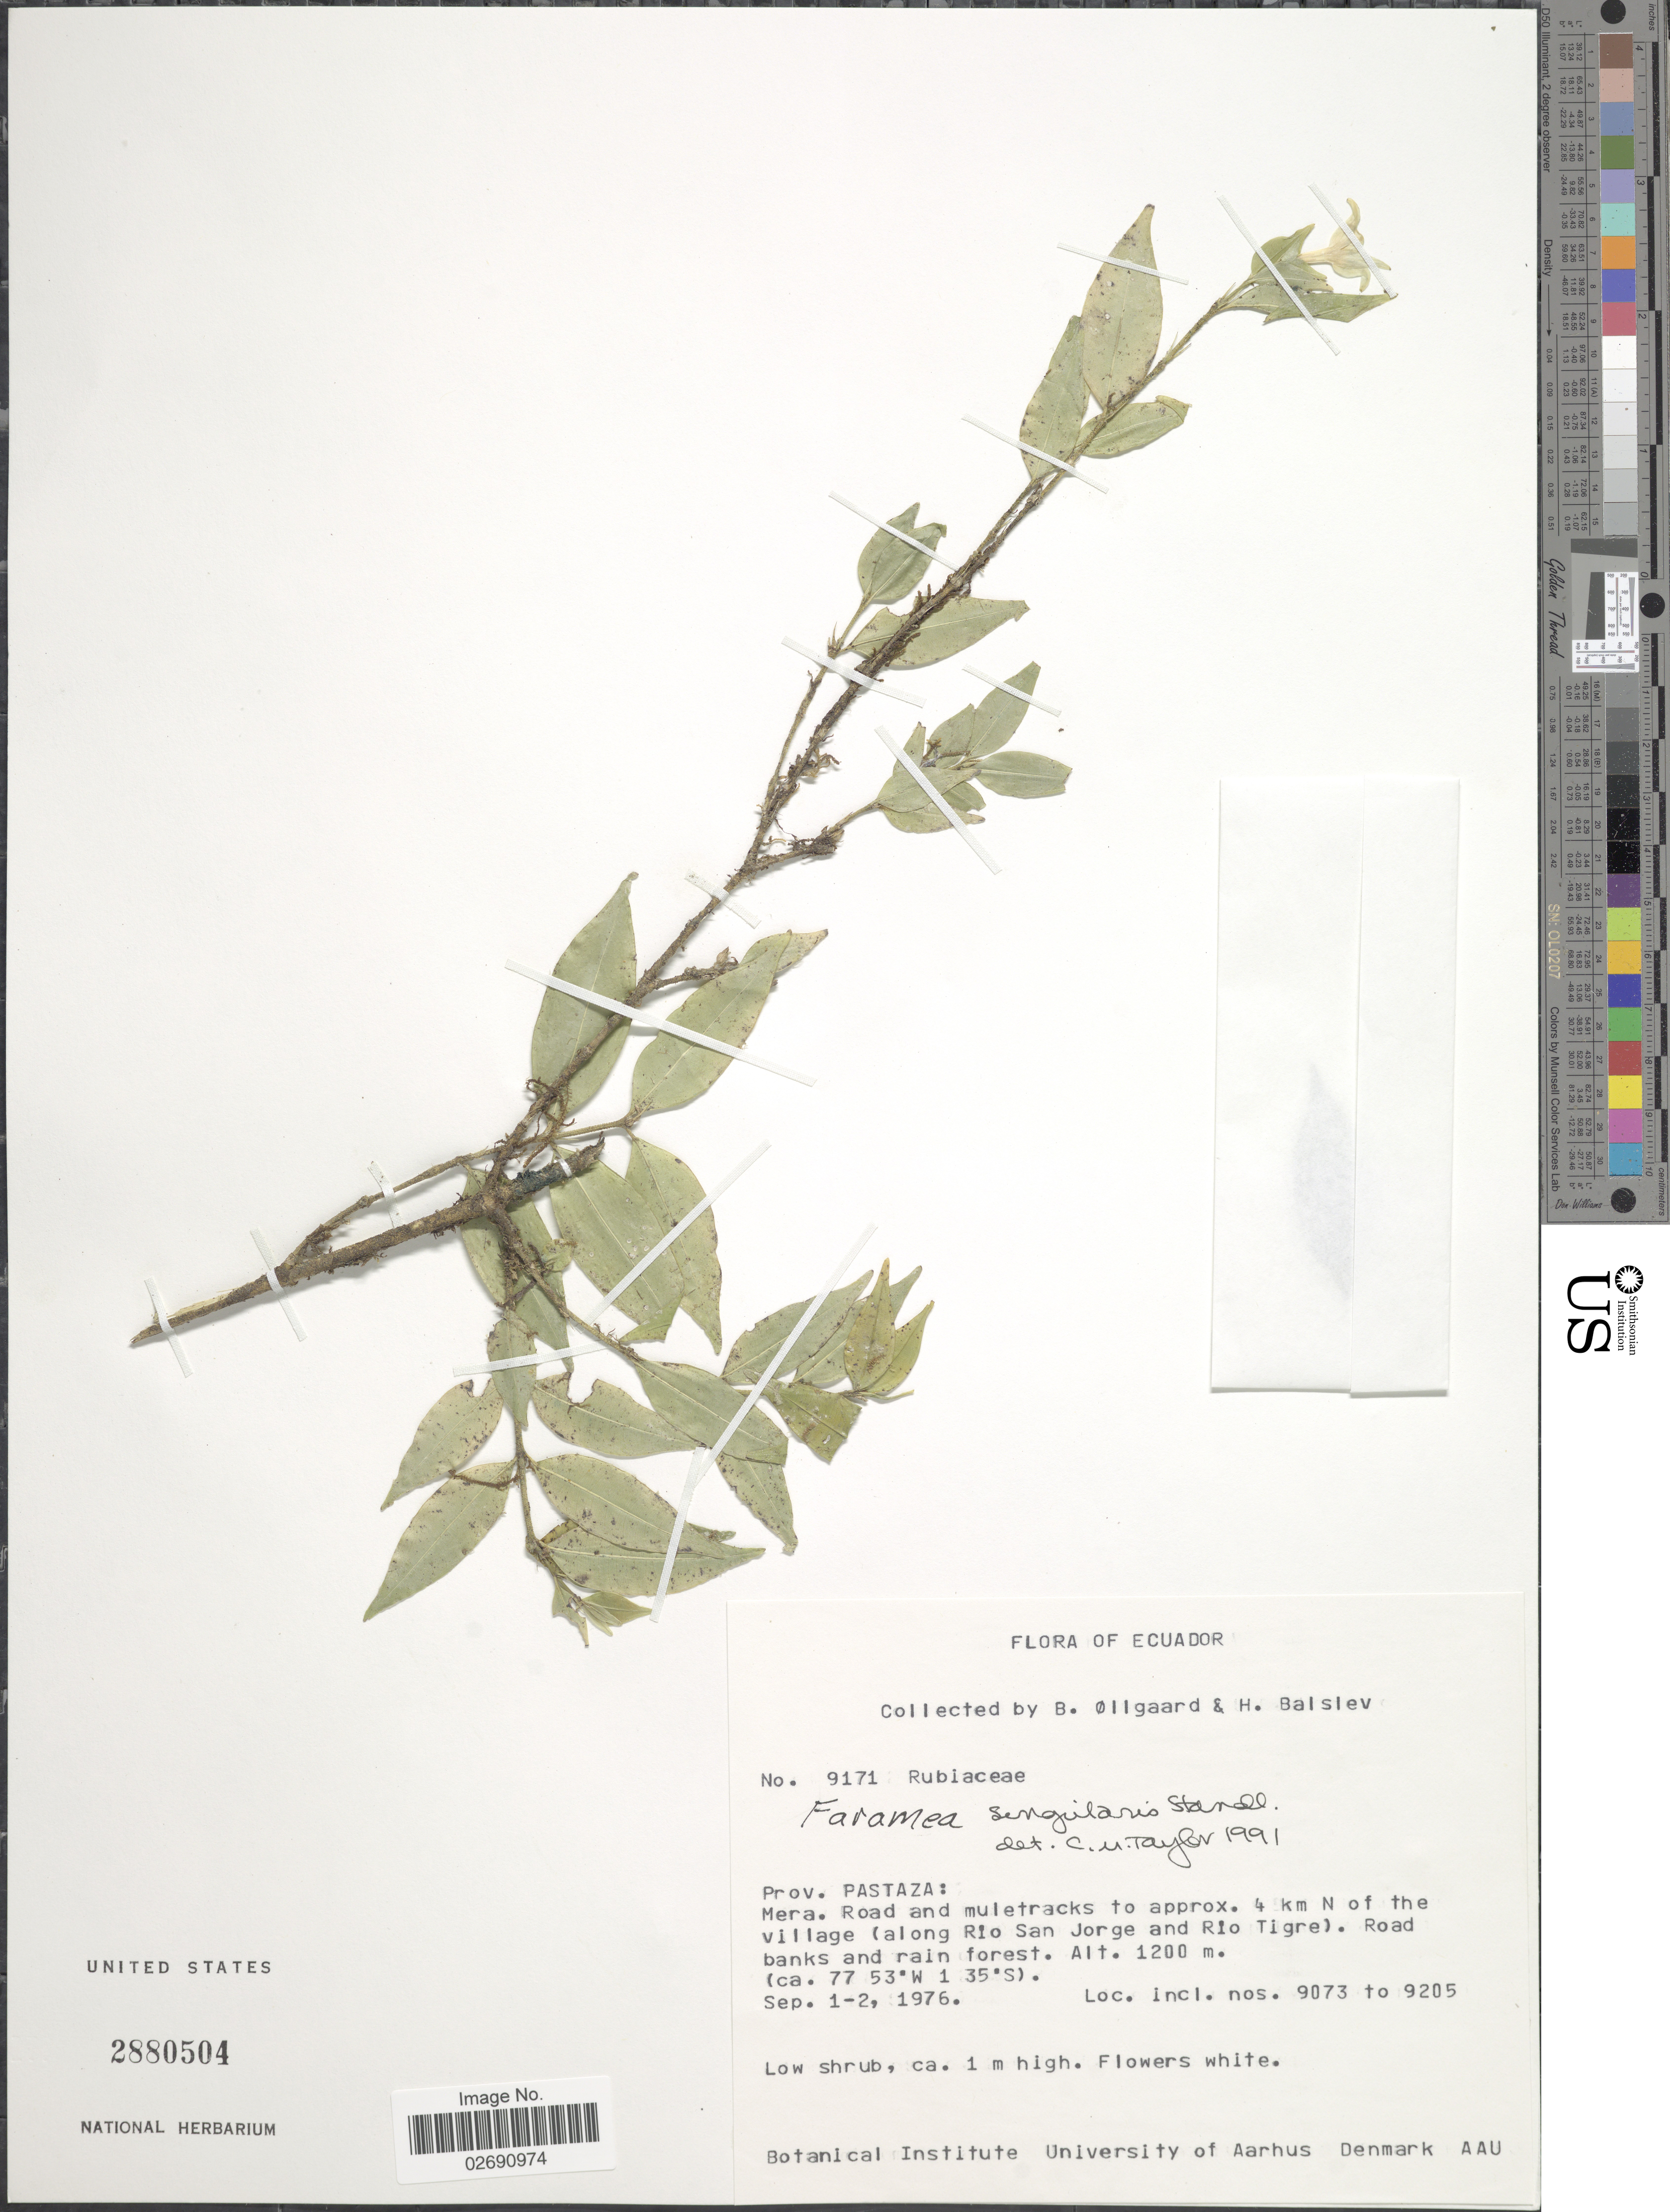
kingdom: Plantae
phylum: Tracheophyta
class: Magnoliopsida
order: Gentianales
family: Rubiaceae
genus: Faramea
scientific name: Faramea singularis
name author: Standl.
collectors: B. Øllgaard & H. Balslev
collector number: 9171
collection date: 1976-09-01/1976-09-02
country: Ecuador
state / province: Pastaza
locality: Mera. Road and muletracks to approx. 4 km N of the village (along Rio San Jorge and Rio Tigre).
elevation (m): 1200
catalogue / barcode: US 2880504